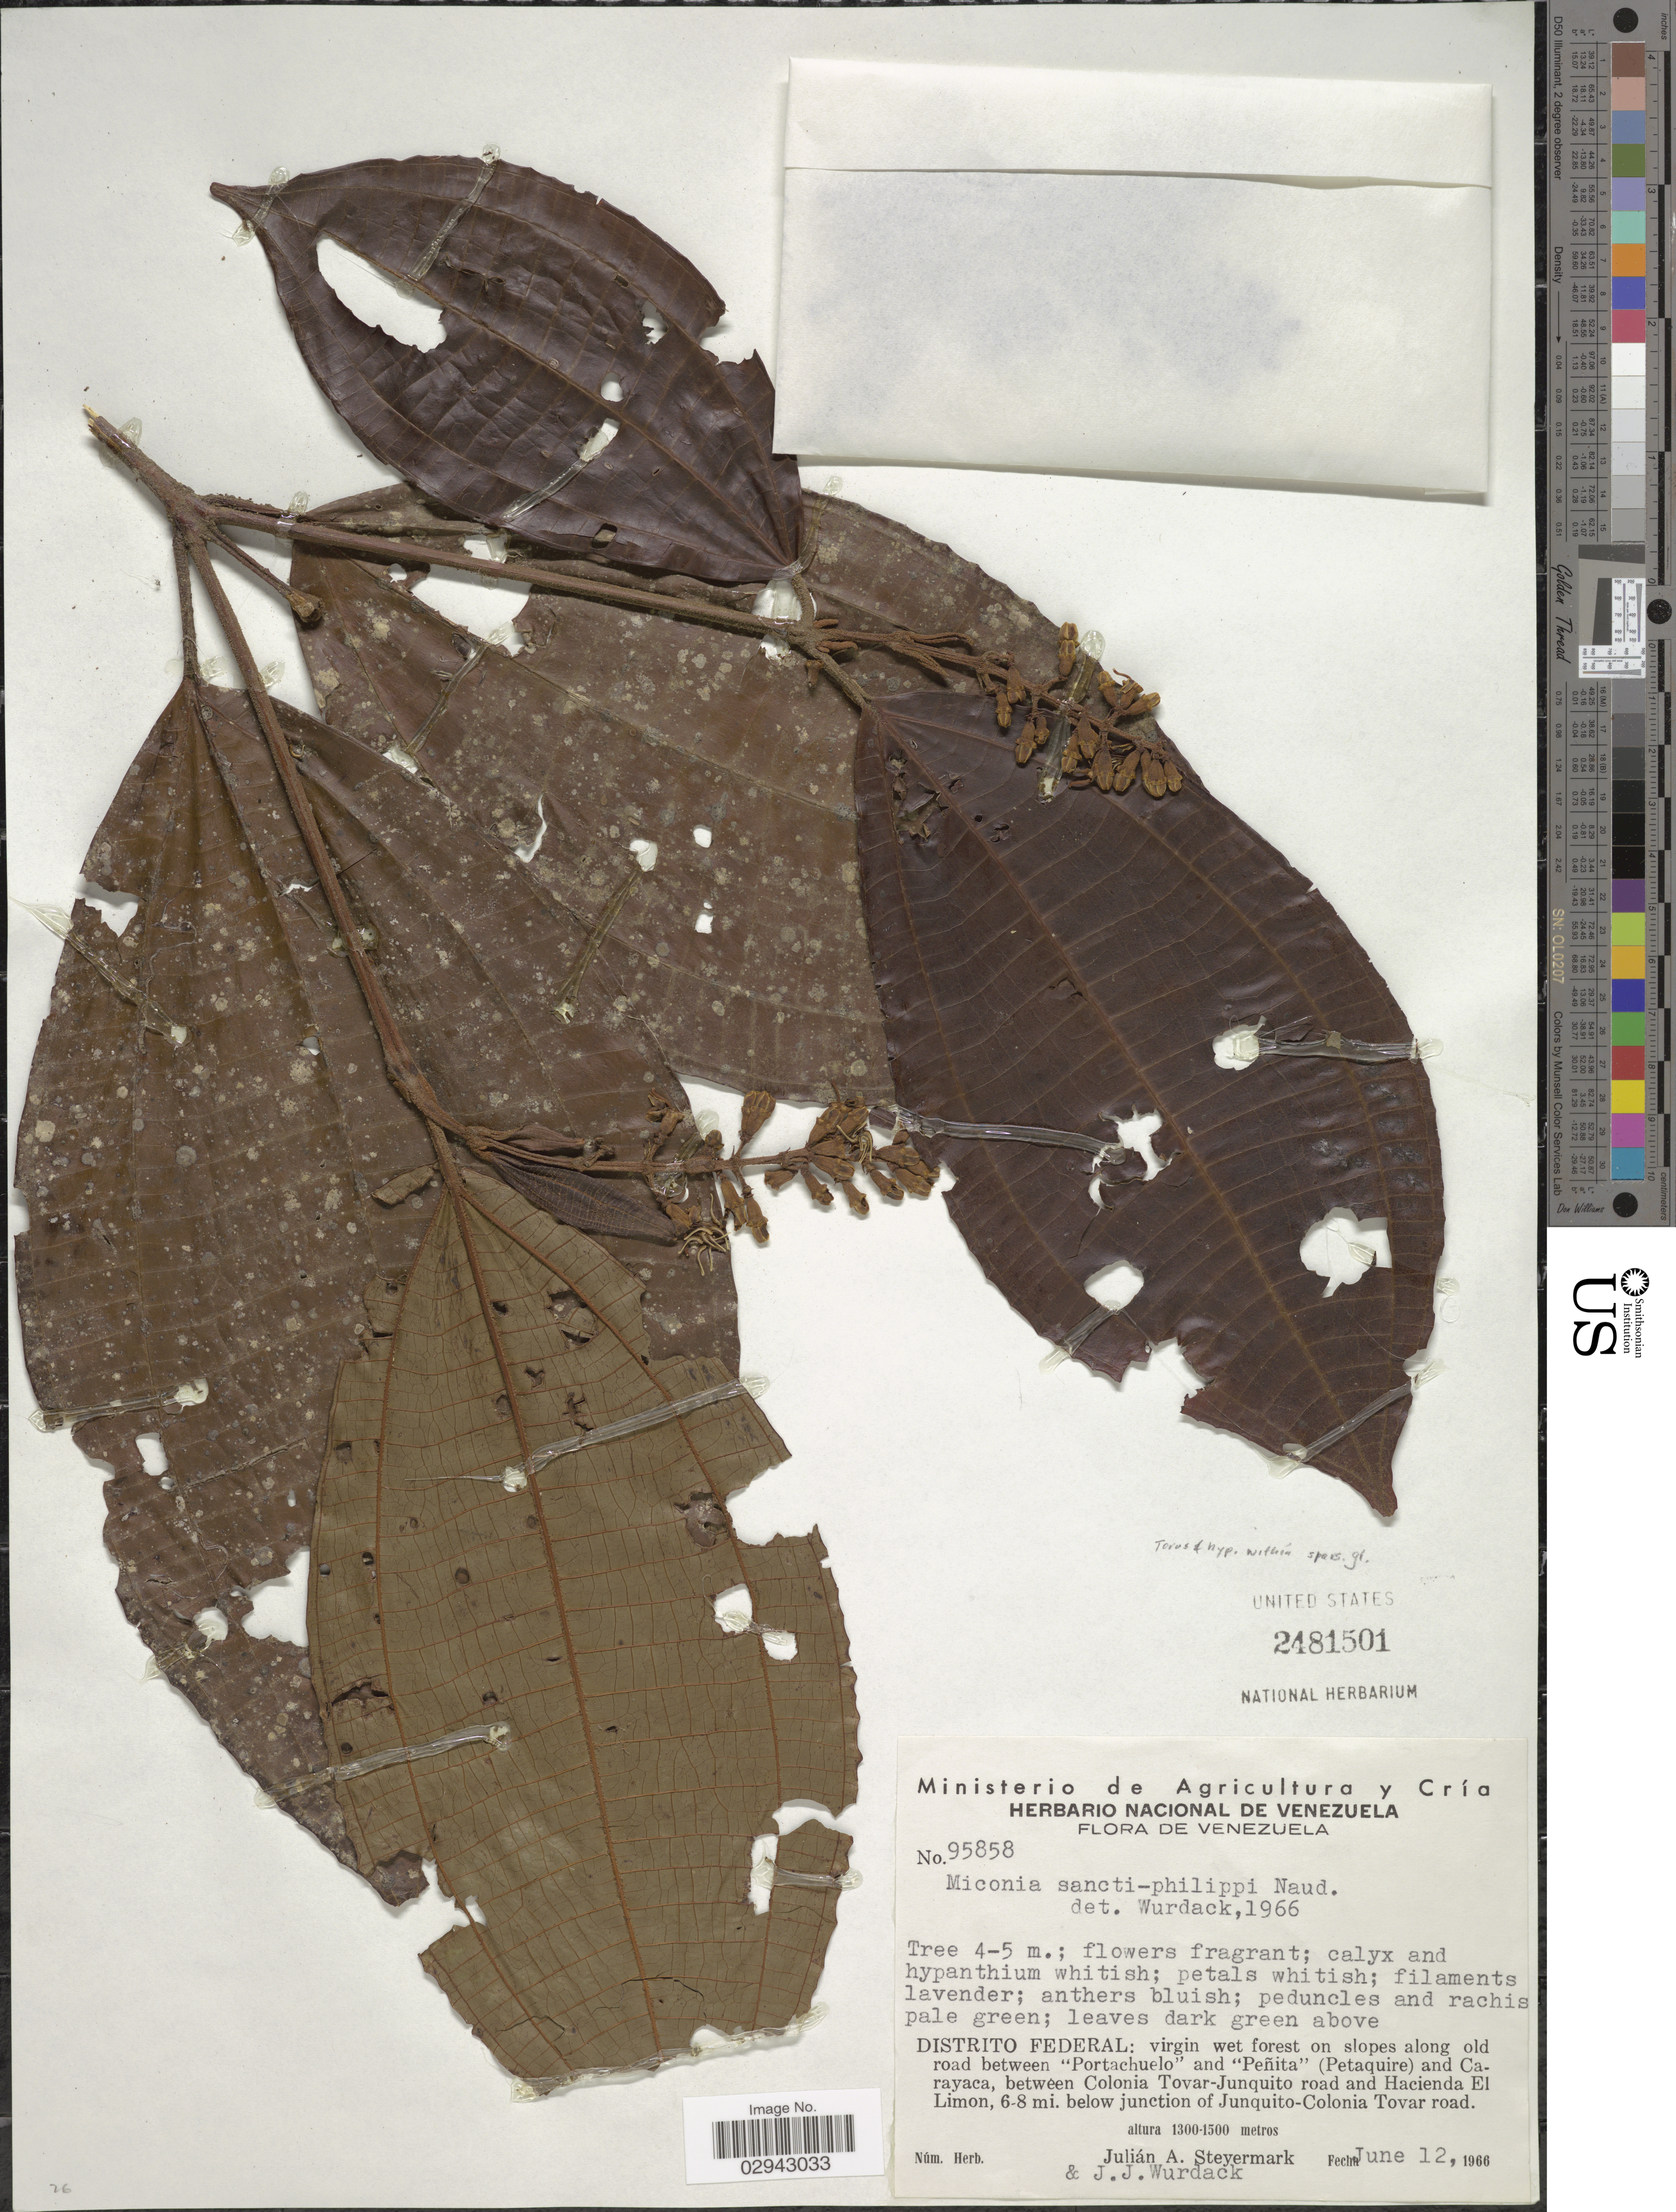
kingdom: Plantae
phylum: Tracheophyta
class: Magnoliopsida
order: Myrtales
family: Melastomataceae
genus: Miconia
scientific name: Miconia sancti-philippi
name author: Naudin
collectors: J. Steyermark & J. J. Wurdack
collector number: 95858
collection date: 1966-06-12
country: Venezuela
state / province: Distrito Federal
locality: Distrito Federal: virgin wey forest on slopes along old road between "Portachuelo" and "Peñita" (Petaquire) and Carayaca, between Colonia Tovar-Junquito road and Hacienda El Limon, 6-8 mi. below junction of Junquito-Colonia Tovar road.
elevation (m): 1300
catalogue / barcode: US 2481501